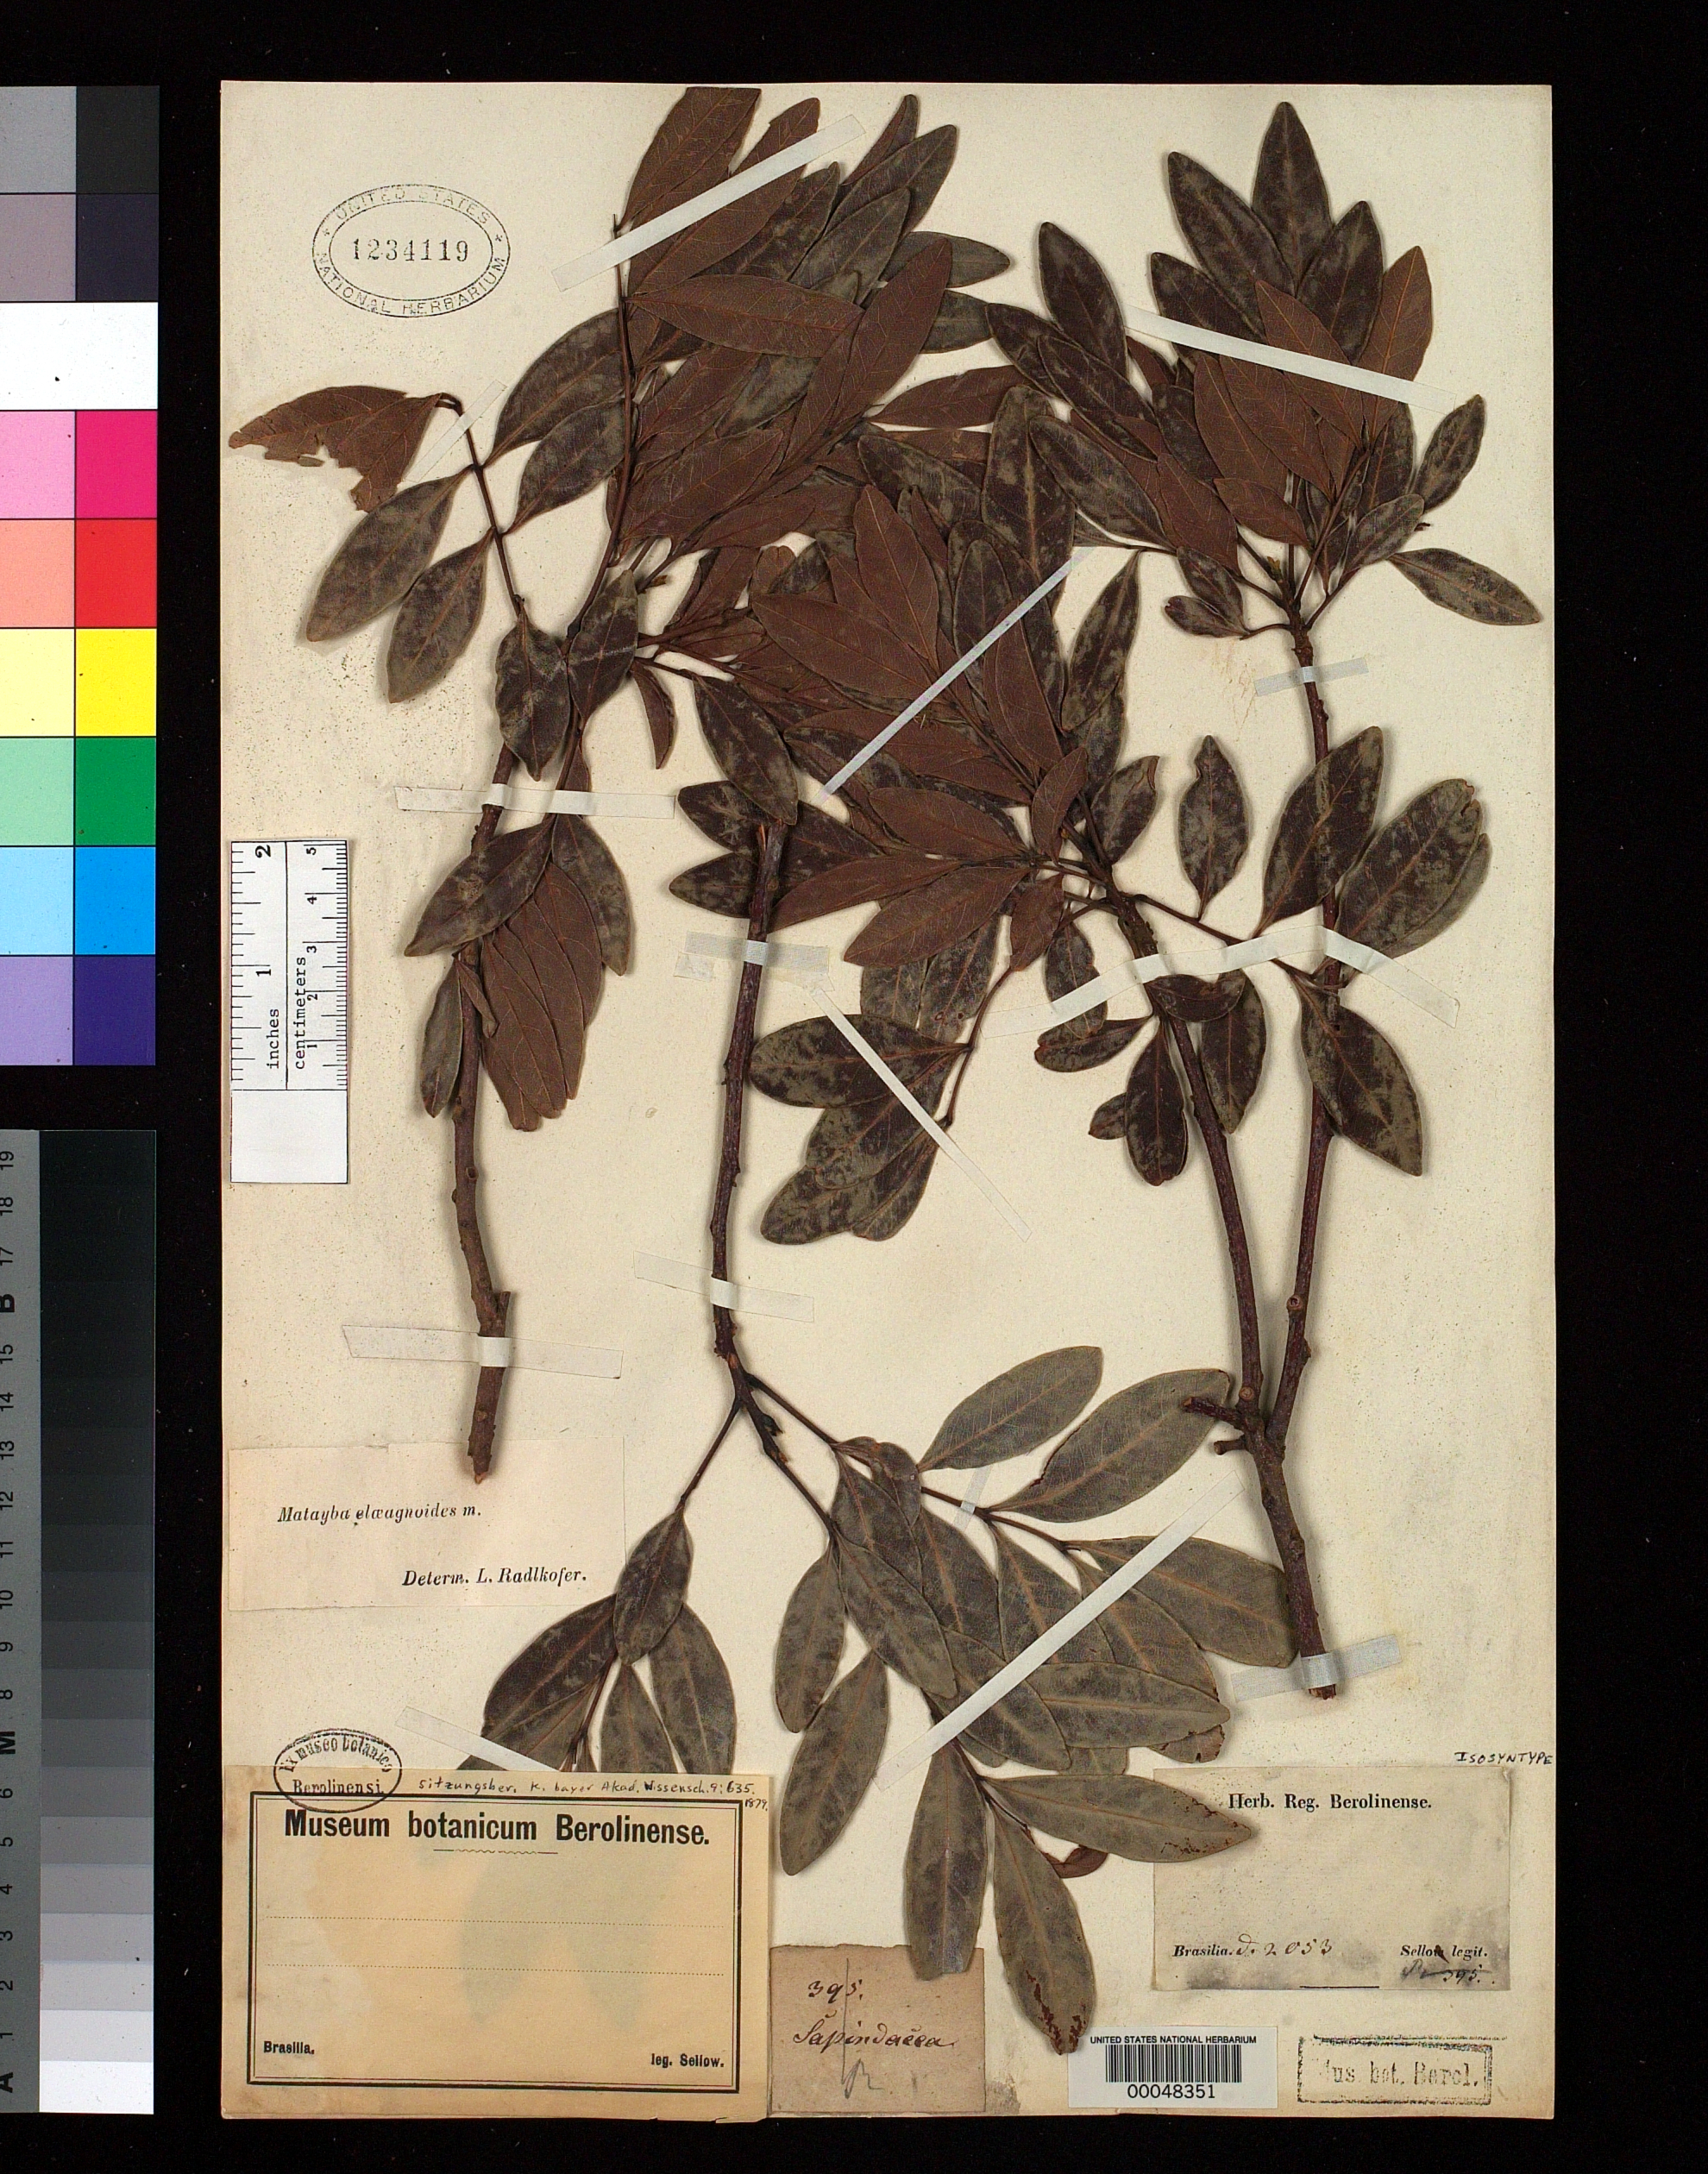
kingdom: Plantae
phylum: Tracheophyta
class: Magnoliopsida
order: Sapindales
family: Sapindaceae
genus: Matayba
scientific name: Matayba elaeagnoides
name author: Radlk.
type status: Isosyntype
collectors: F. Sellow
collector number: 395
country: Brazil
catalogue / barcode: US 1234119